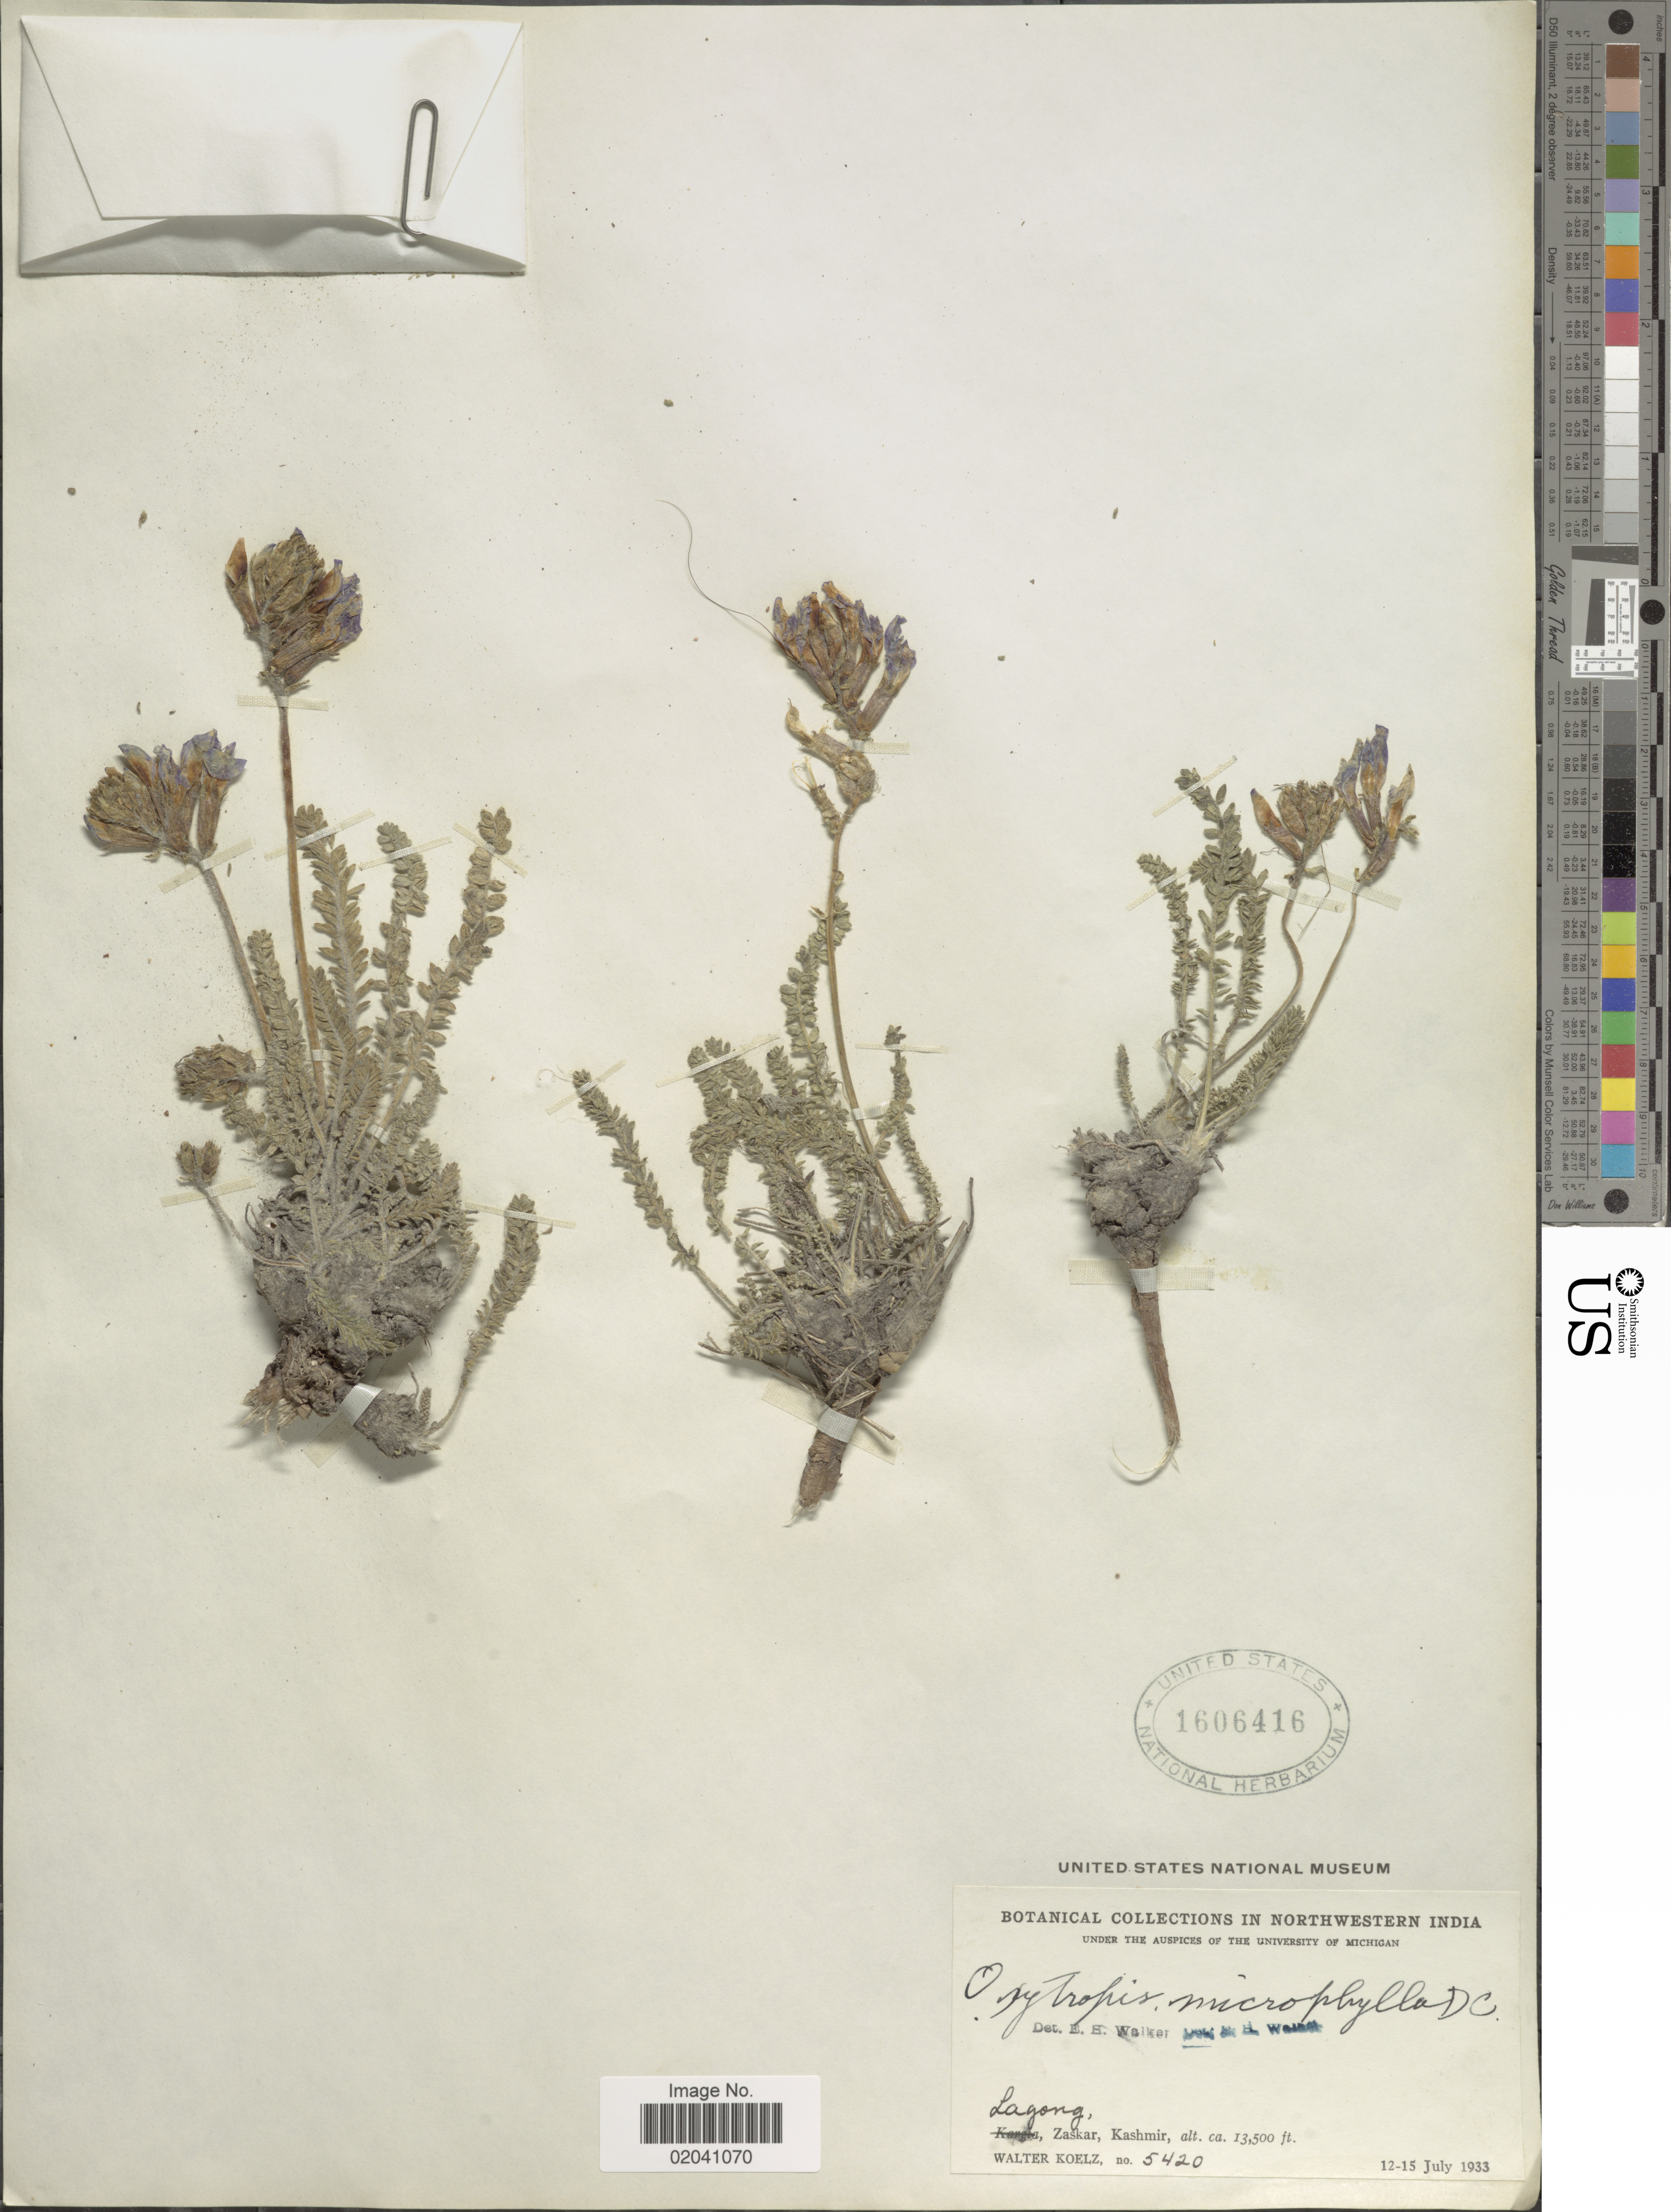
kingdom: Plantae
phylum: Tracheophyta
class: Magnoliopsida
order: Fabales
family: Fabaceae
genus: Oxytropis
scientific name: Oxytropis microphylla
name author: (Pall.) DC.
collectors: W. N. Koelz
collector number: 5420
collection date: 1933-07-12/1933-07-15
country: India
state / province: Jammu and Kashmir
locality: Northwestern India, Lagong, Zaskar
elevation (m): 4115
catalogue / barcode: US 1606416